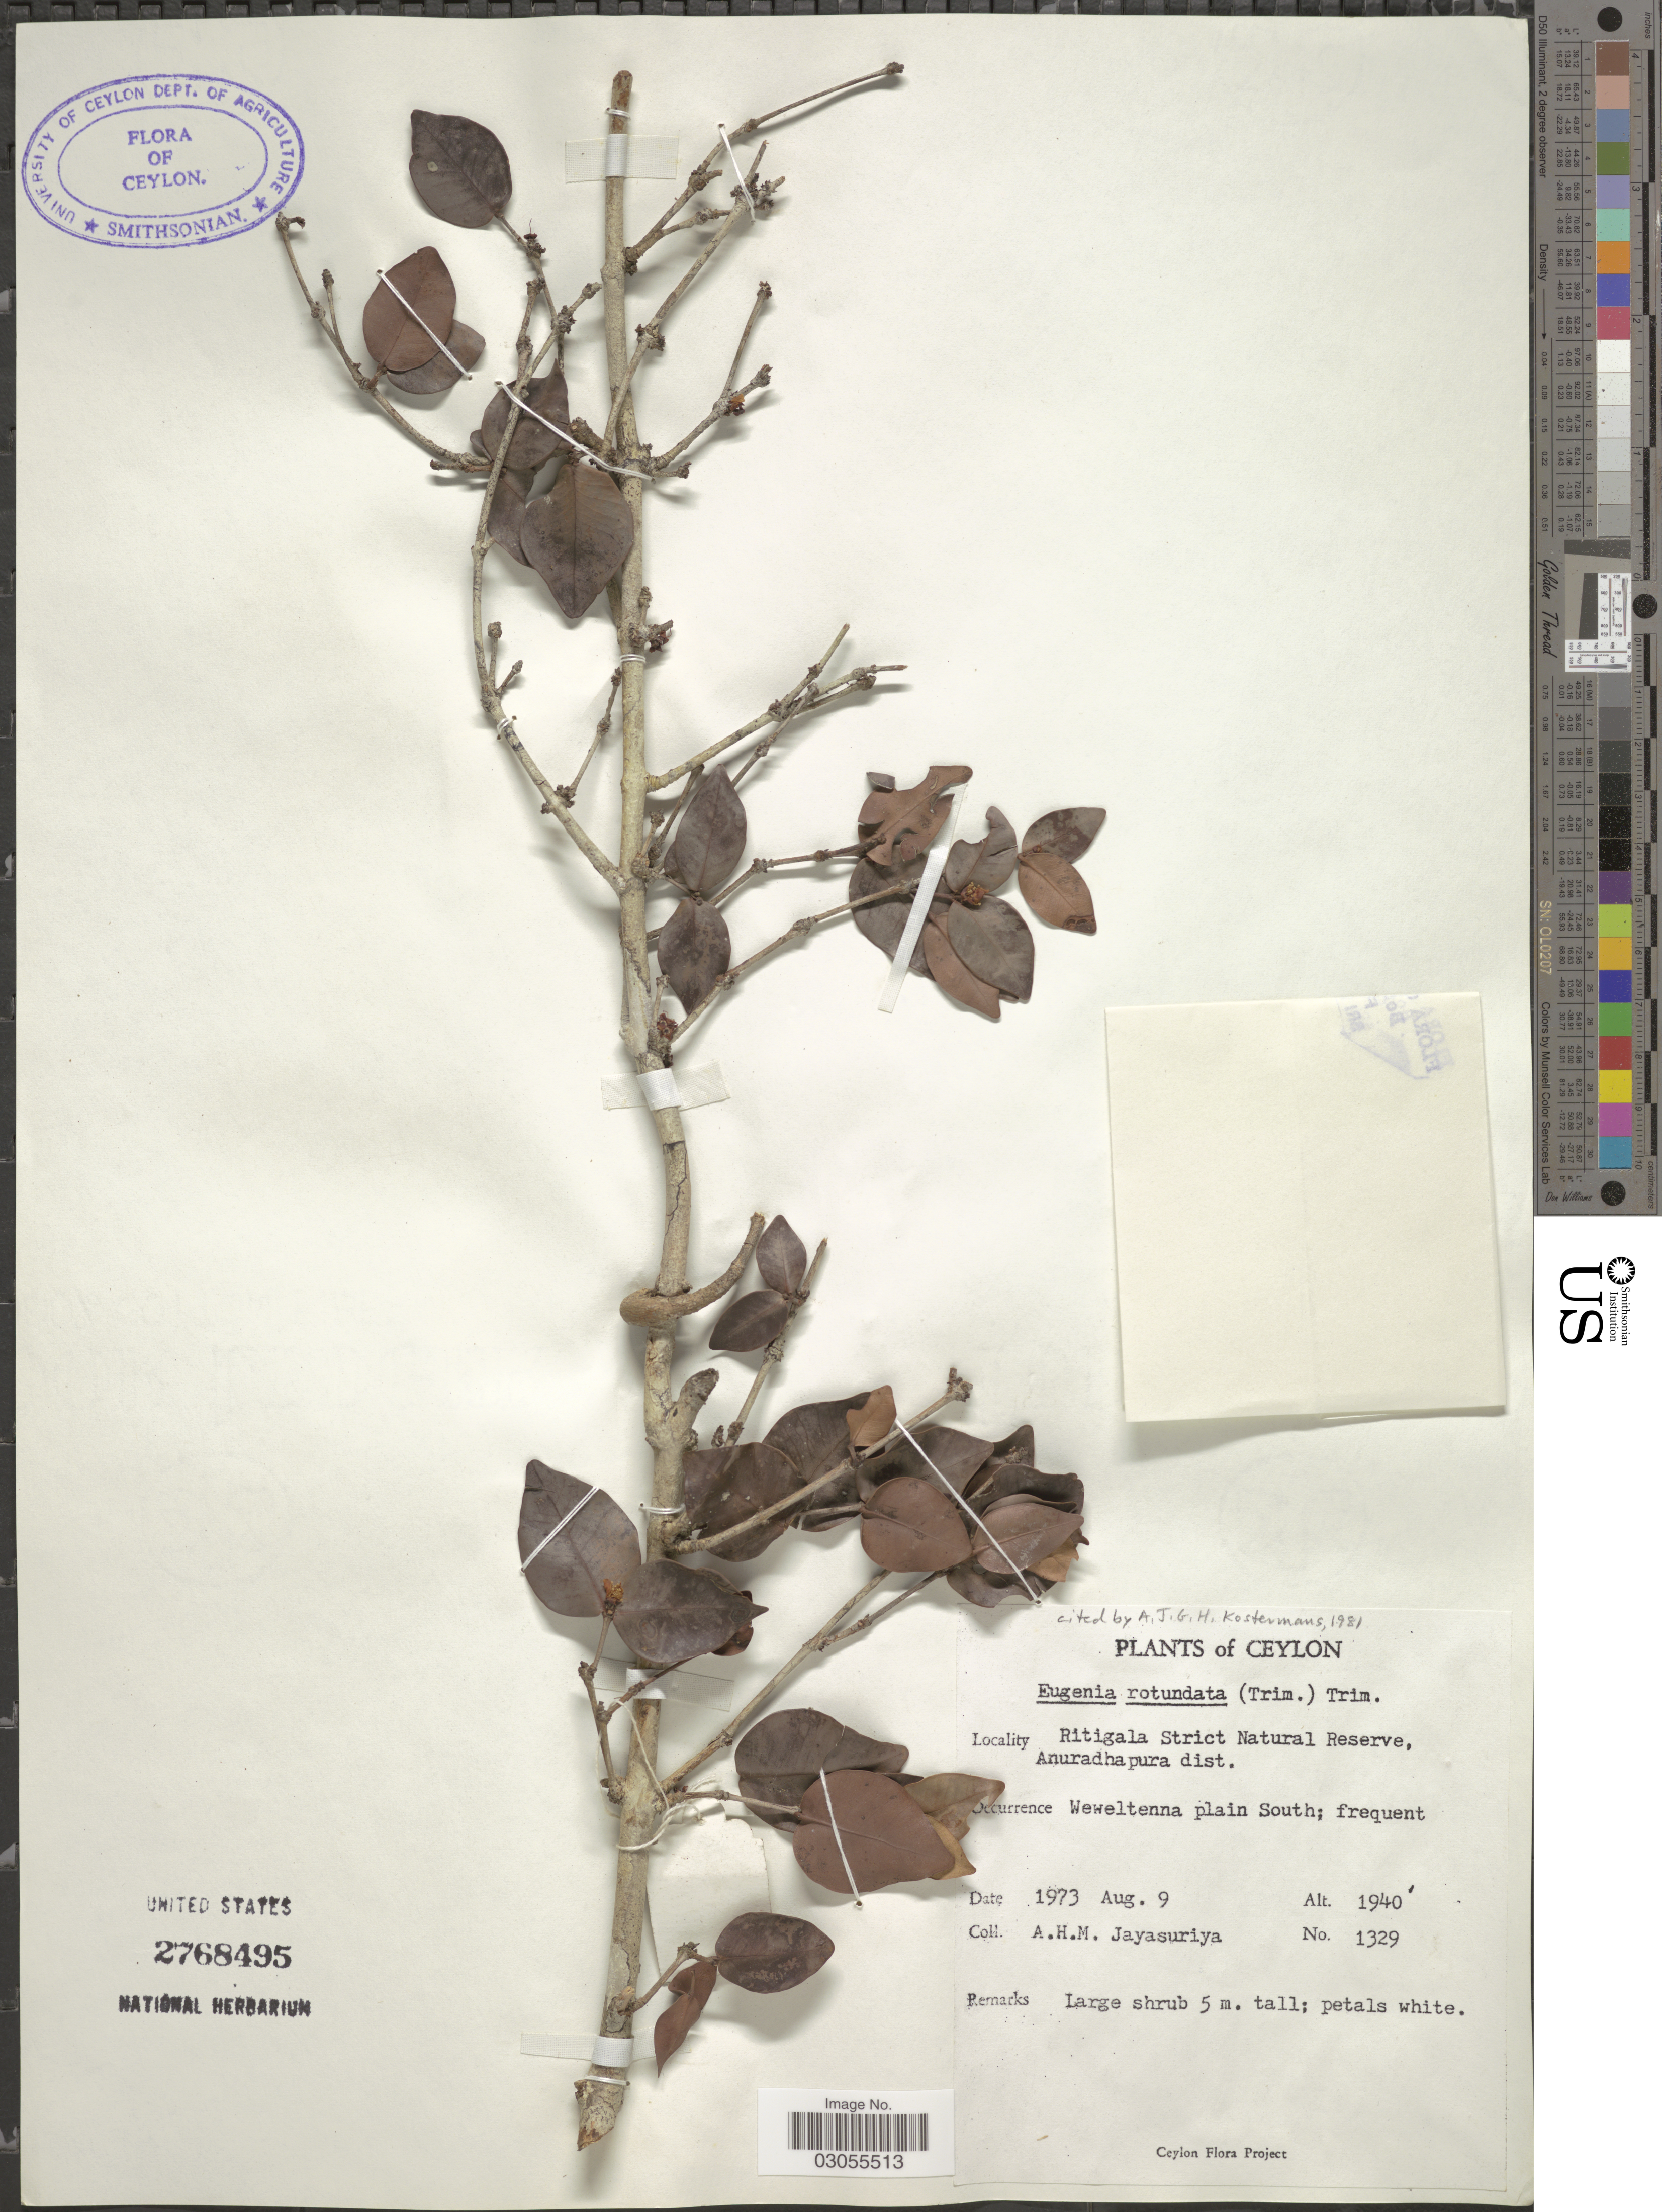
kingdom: Plantae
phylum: Tracheophyta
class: Magnoliopsida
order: Myrtales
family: Myrtaceae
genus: Eugenia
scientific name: Eugenia rotundata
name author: Trimen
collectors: A. H. Jayasuriya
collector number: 1329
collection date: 1973-08-09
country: Sri Lanka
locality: Ceylon. Ritigala Strict Natural Reserve, Anuradhapura dist. Weweltenna plain South.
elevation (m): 591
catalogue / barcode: US 2768495